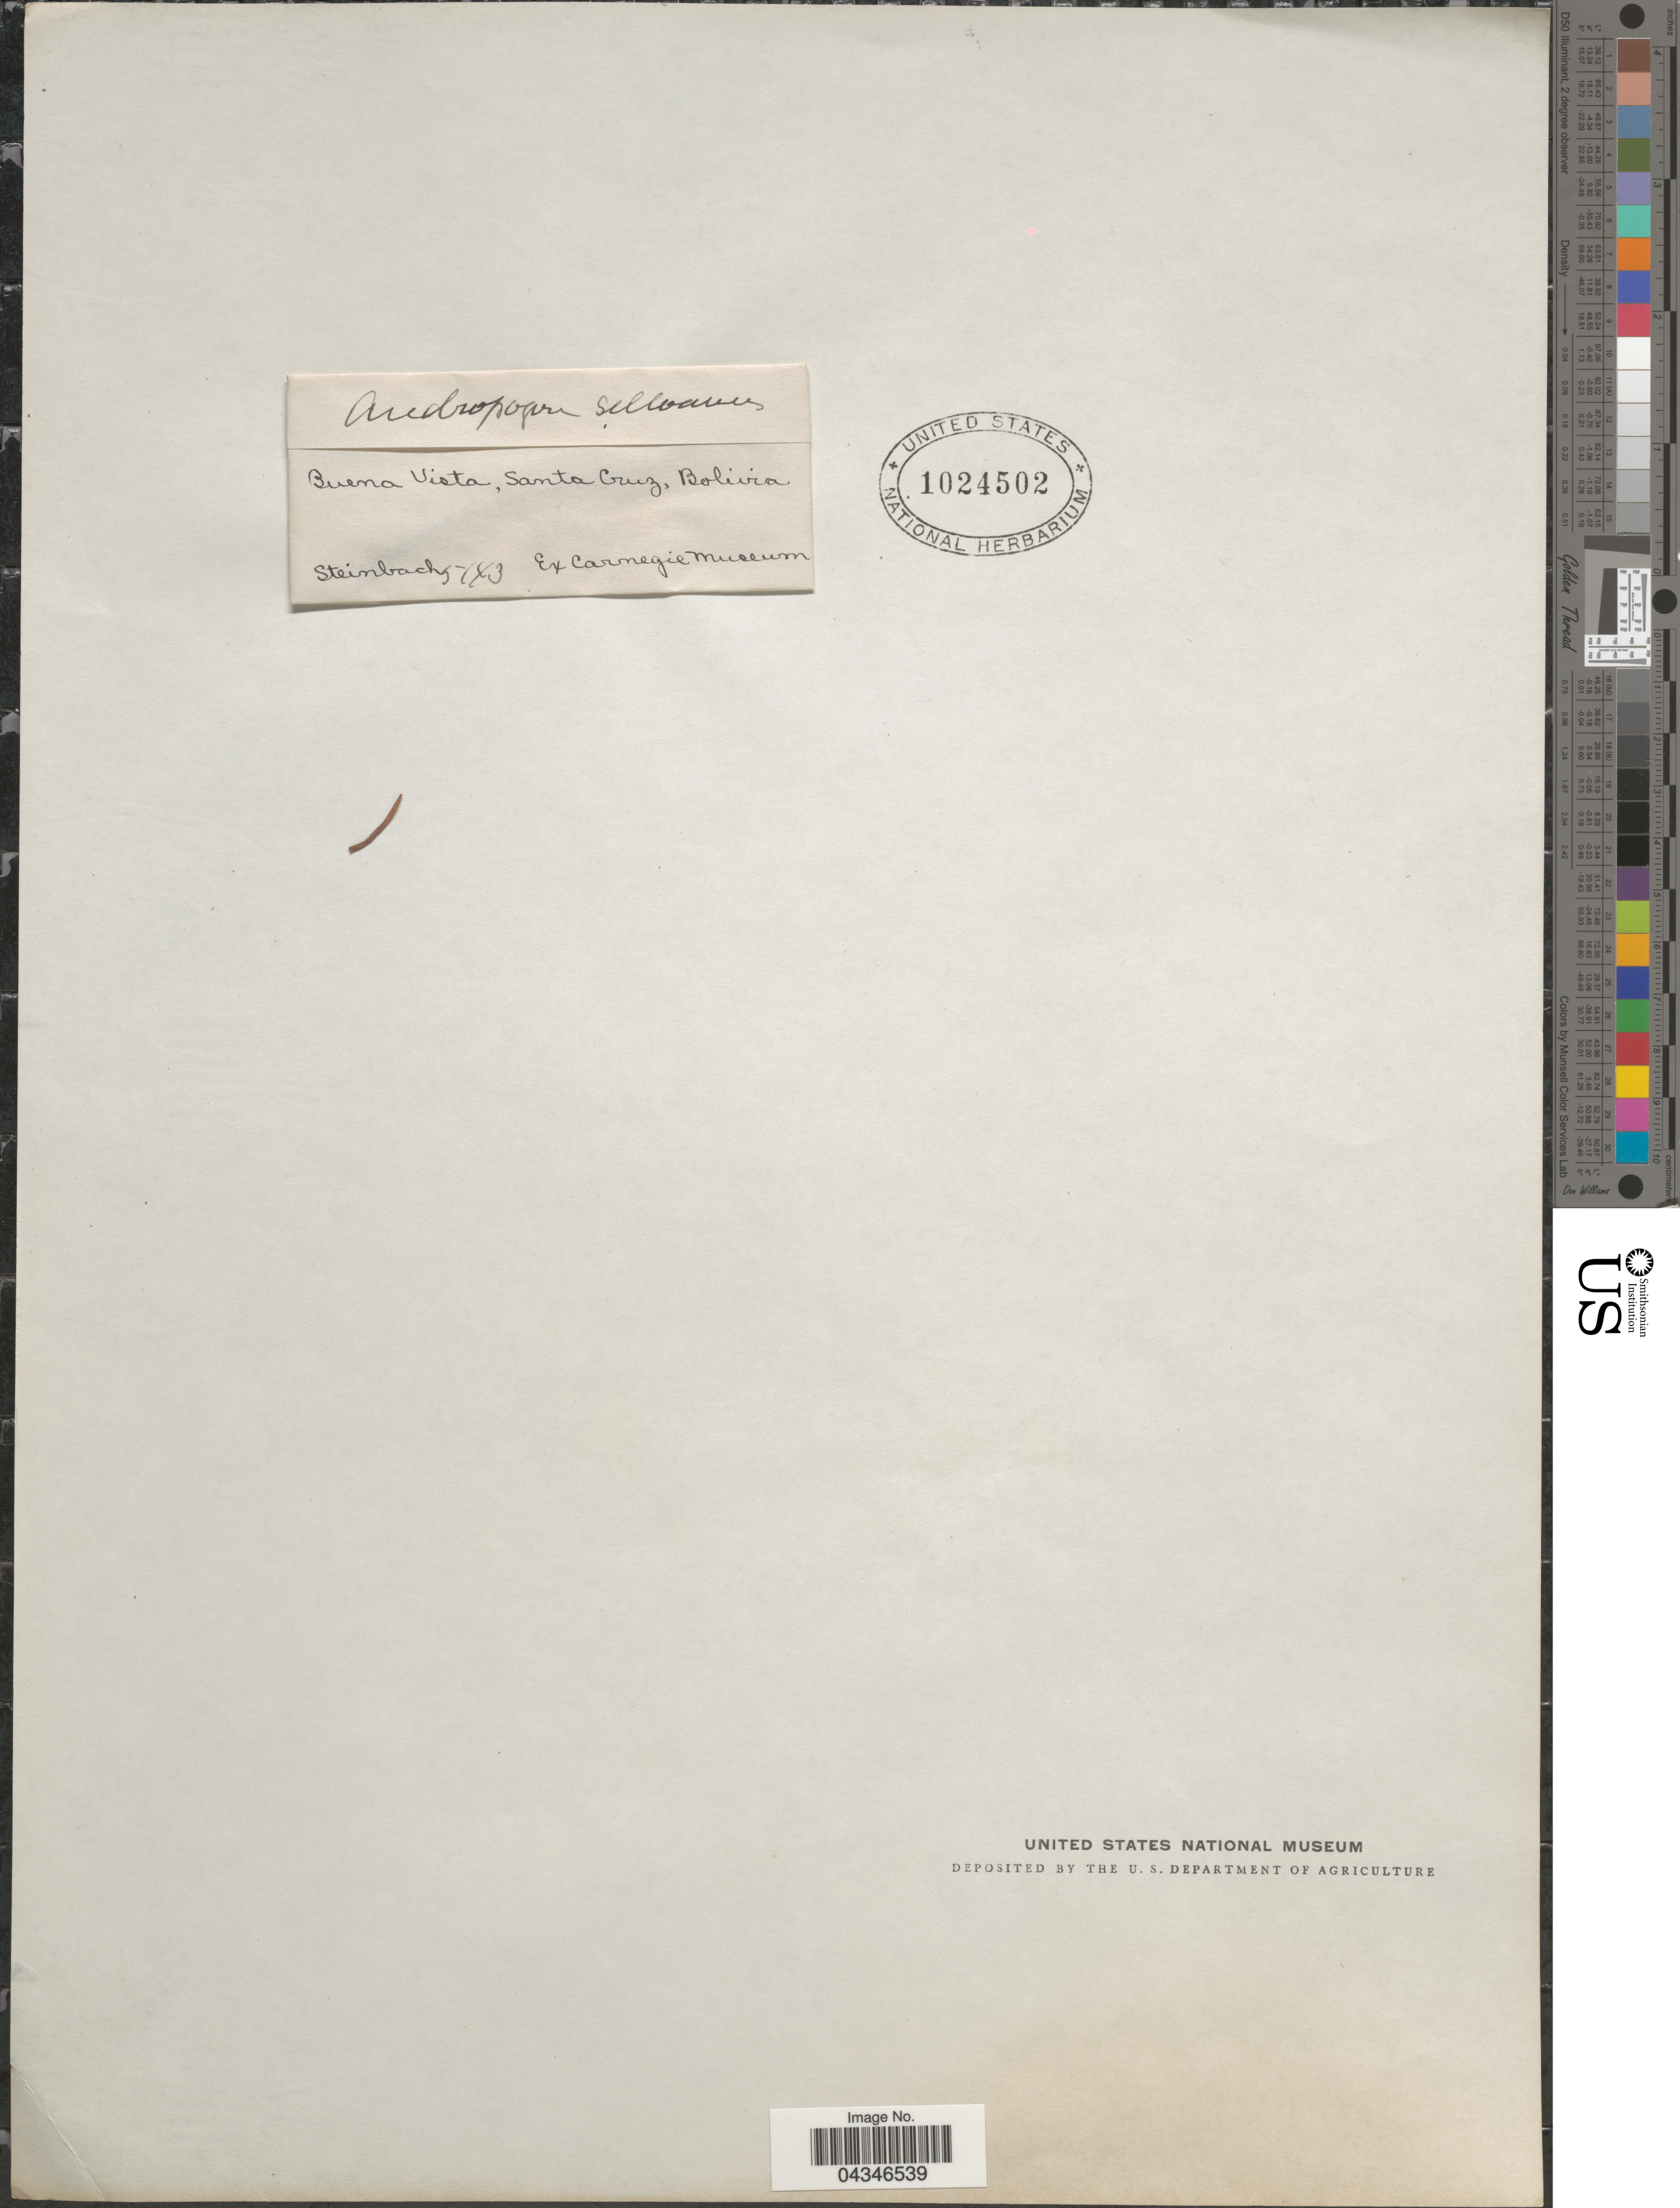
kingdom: Plantae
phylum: Tracheophyta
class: Liliopsida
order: Poales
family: Poaceae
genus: Andropogon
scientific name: Andropogon selloanus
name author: (Hack.) Hack.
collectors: Steinbach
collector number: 5143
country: Bolivia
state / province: Santa Cruz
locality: Buena Vista.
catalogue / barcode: US 1024502